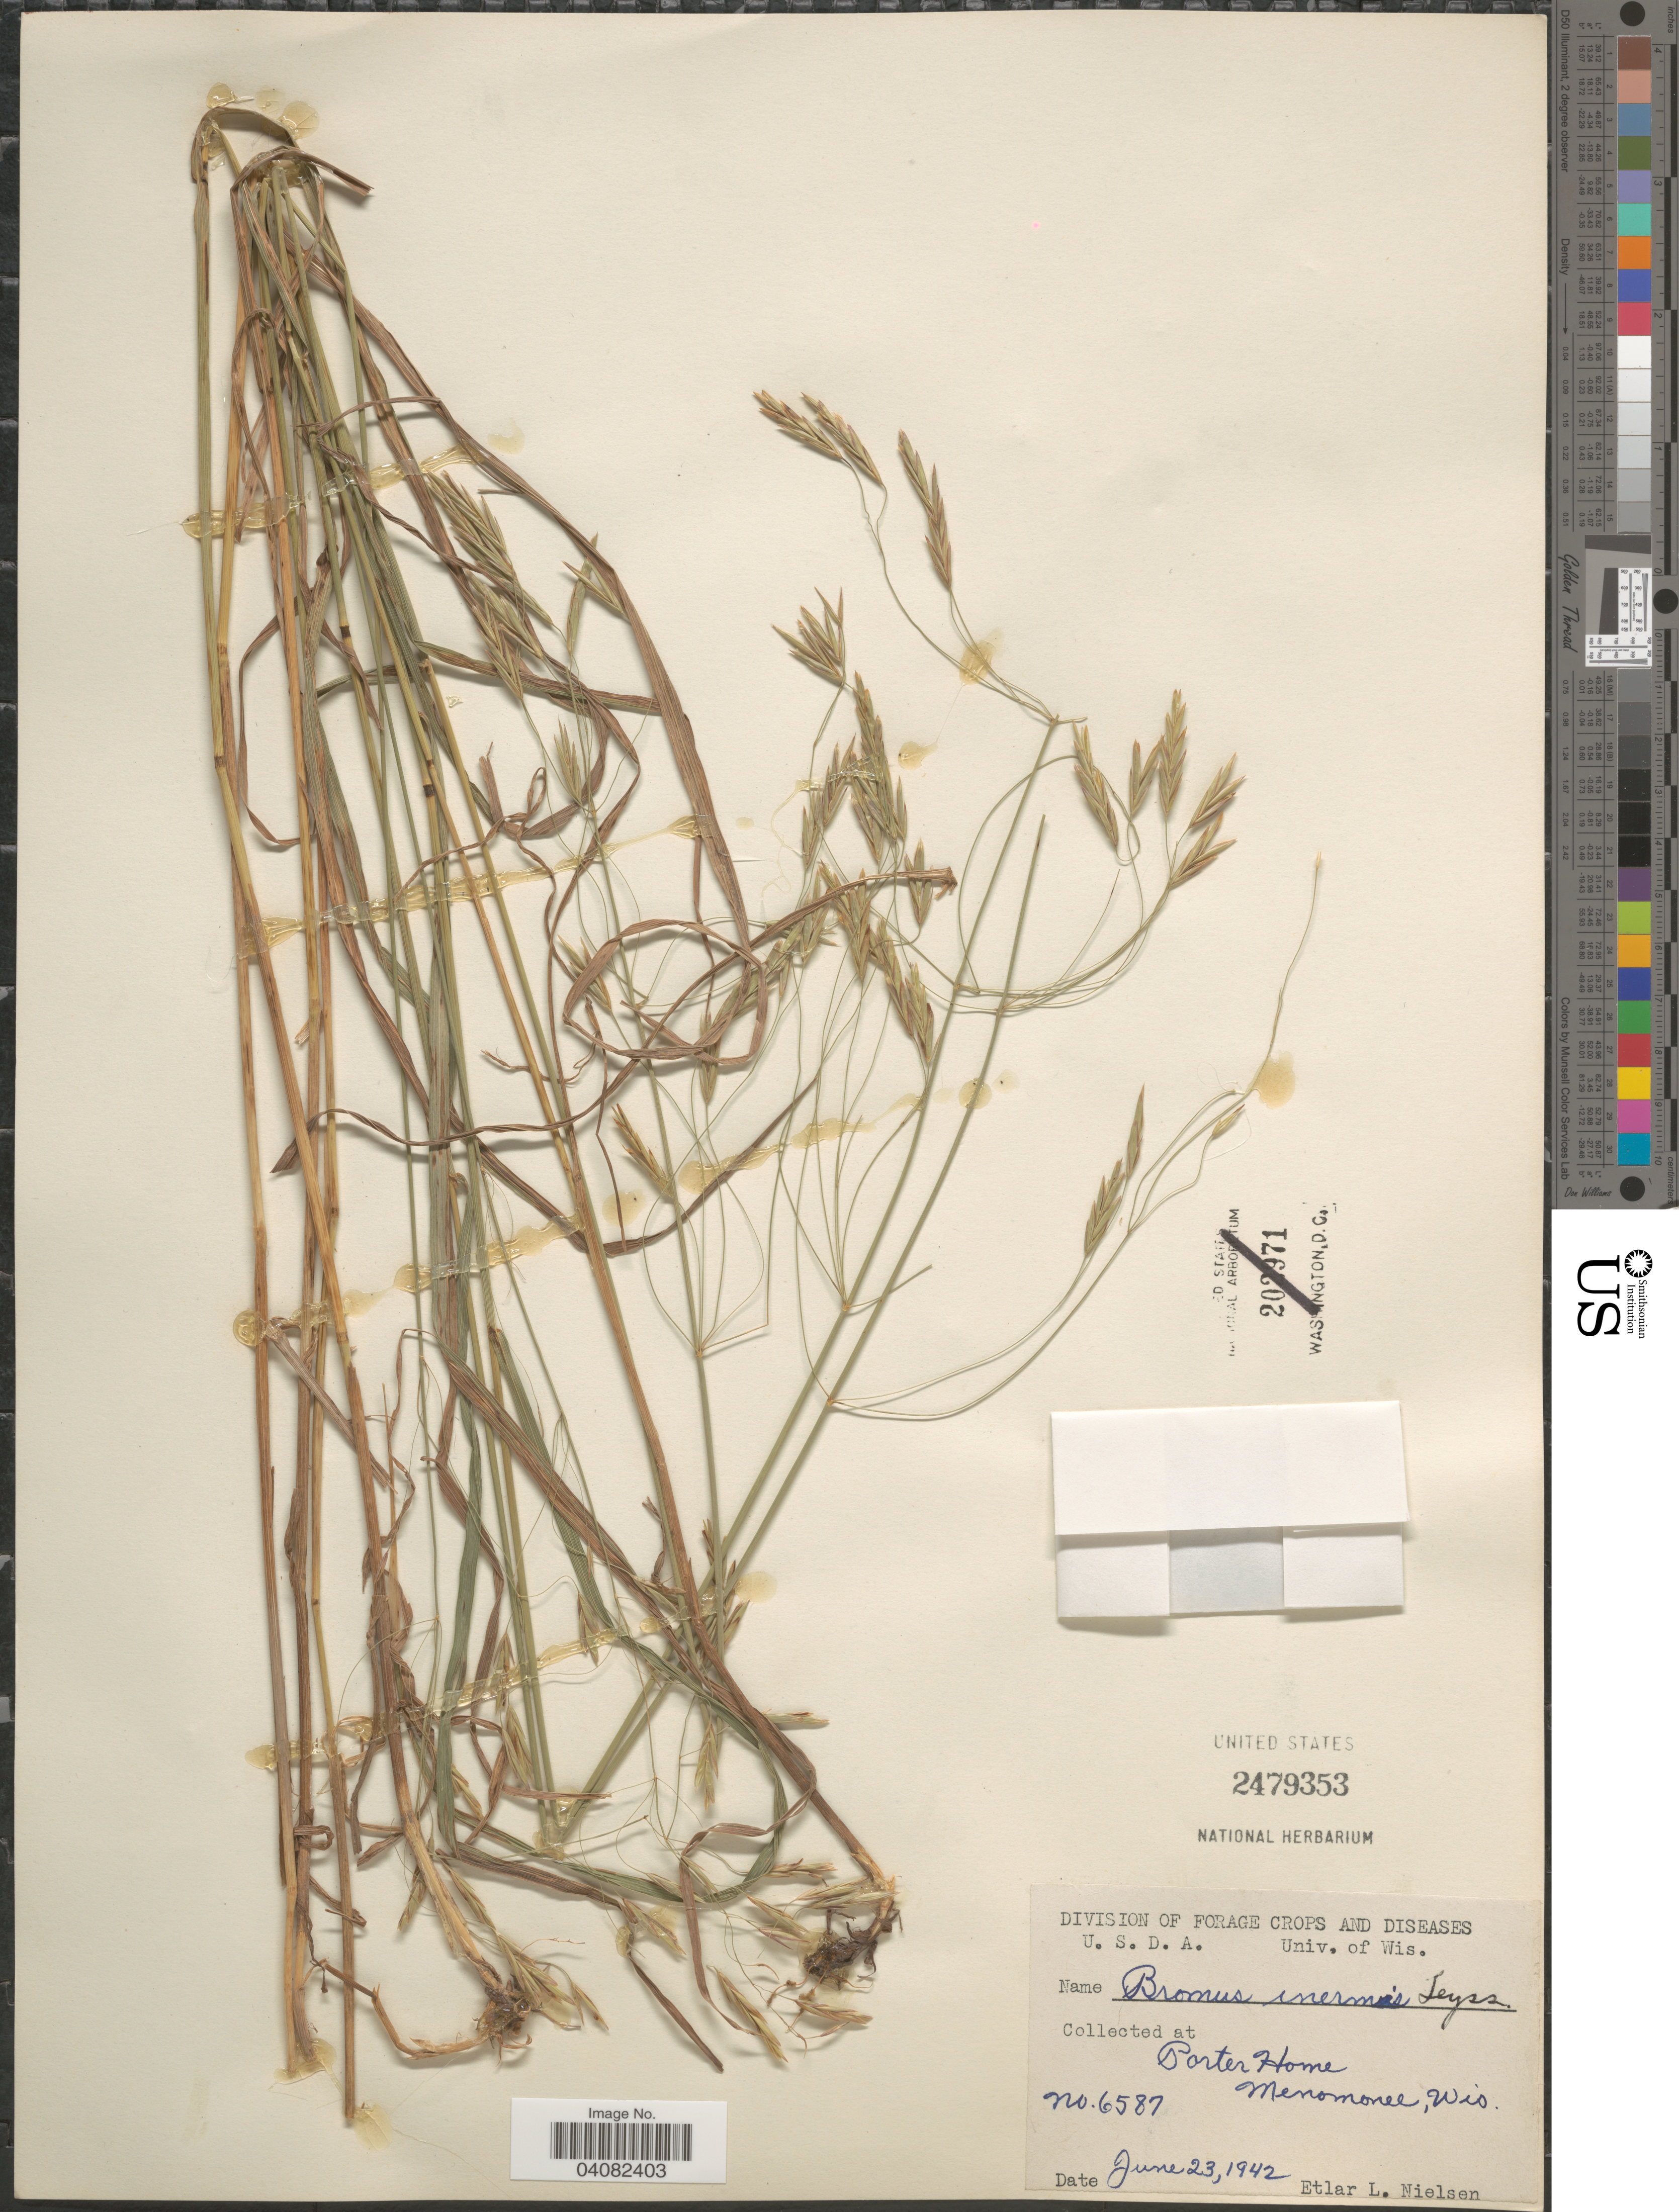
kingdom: Plantae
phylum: Tracheophyta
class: Liliopsida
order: Poales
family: Poaceae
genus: Bromus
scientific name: Bromus inermis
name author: Leyss.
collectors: E. L. Nielsen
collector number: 6587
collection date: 1942-06-23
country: United States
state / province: Wisconsin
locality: Porter Home. Menomonee.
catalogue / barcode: US 2479353